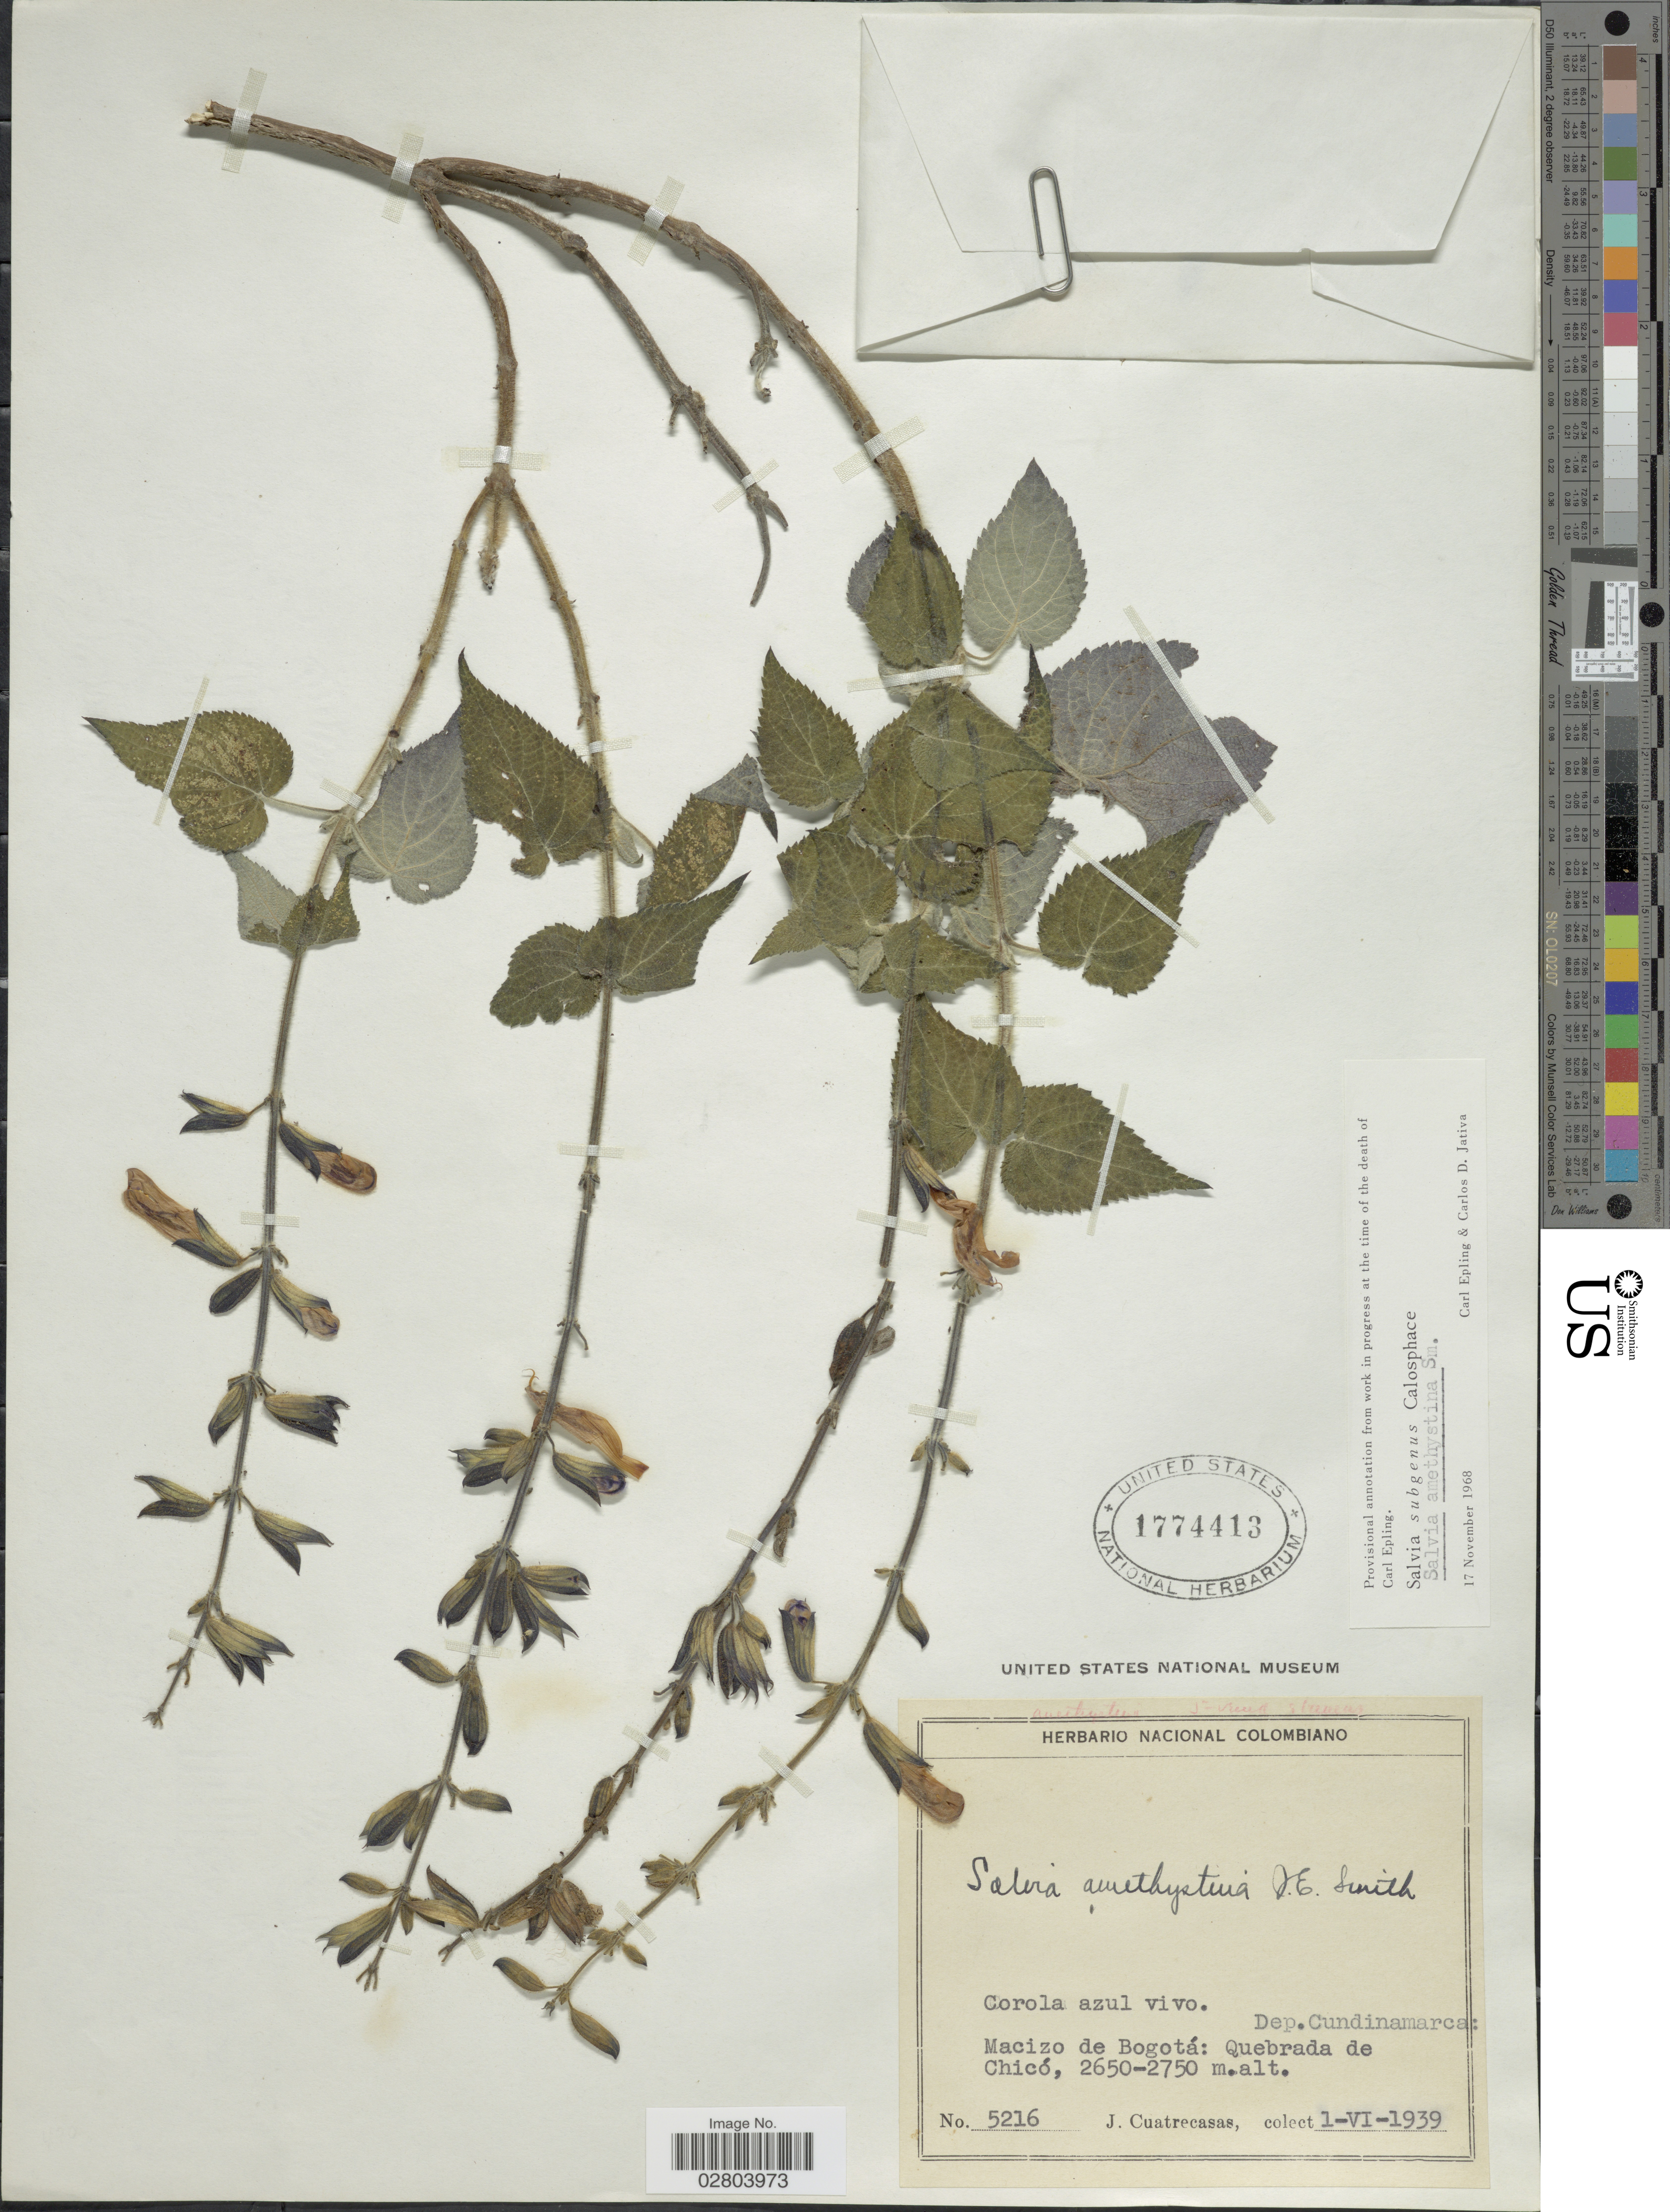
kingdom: Plantae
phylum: Tracheophyta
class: Magnoliopsida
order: Lamiales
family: Lamiaceae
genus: Salvia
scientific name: Salvia amethystina subsp. amethystina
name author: Sm.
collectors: J. Cuatrecasas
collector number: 5216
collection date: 1939-06-01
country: Colombia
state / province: Cundinamarca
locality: Dep. Cundinamarca: Macizo de Bogotá: Quebrada de Chicó.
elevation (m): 2650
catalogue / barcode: US 1774413